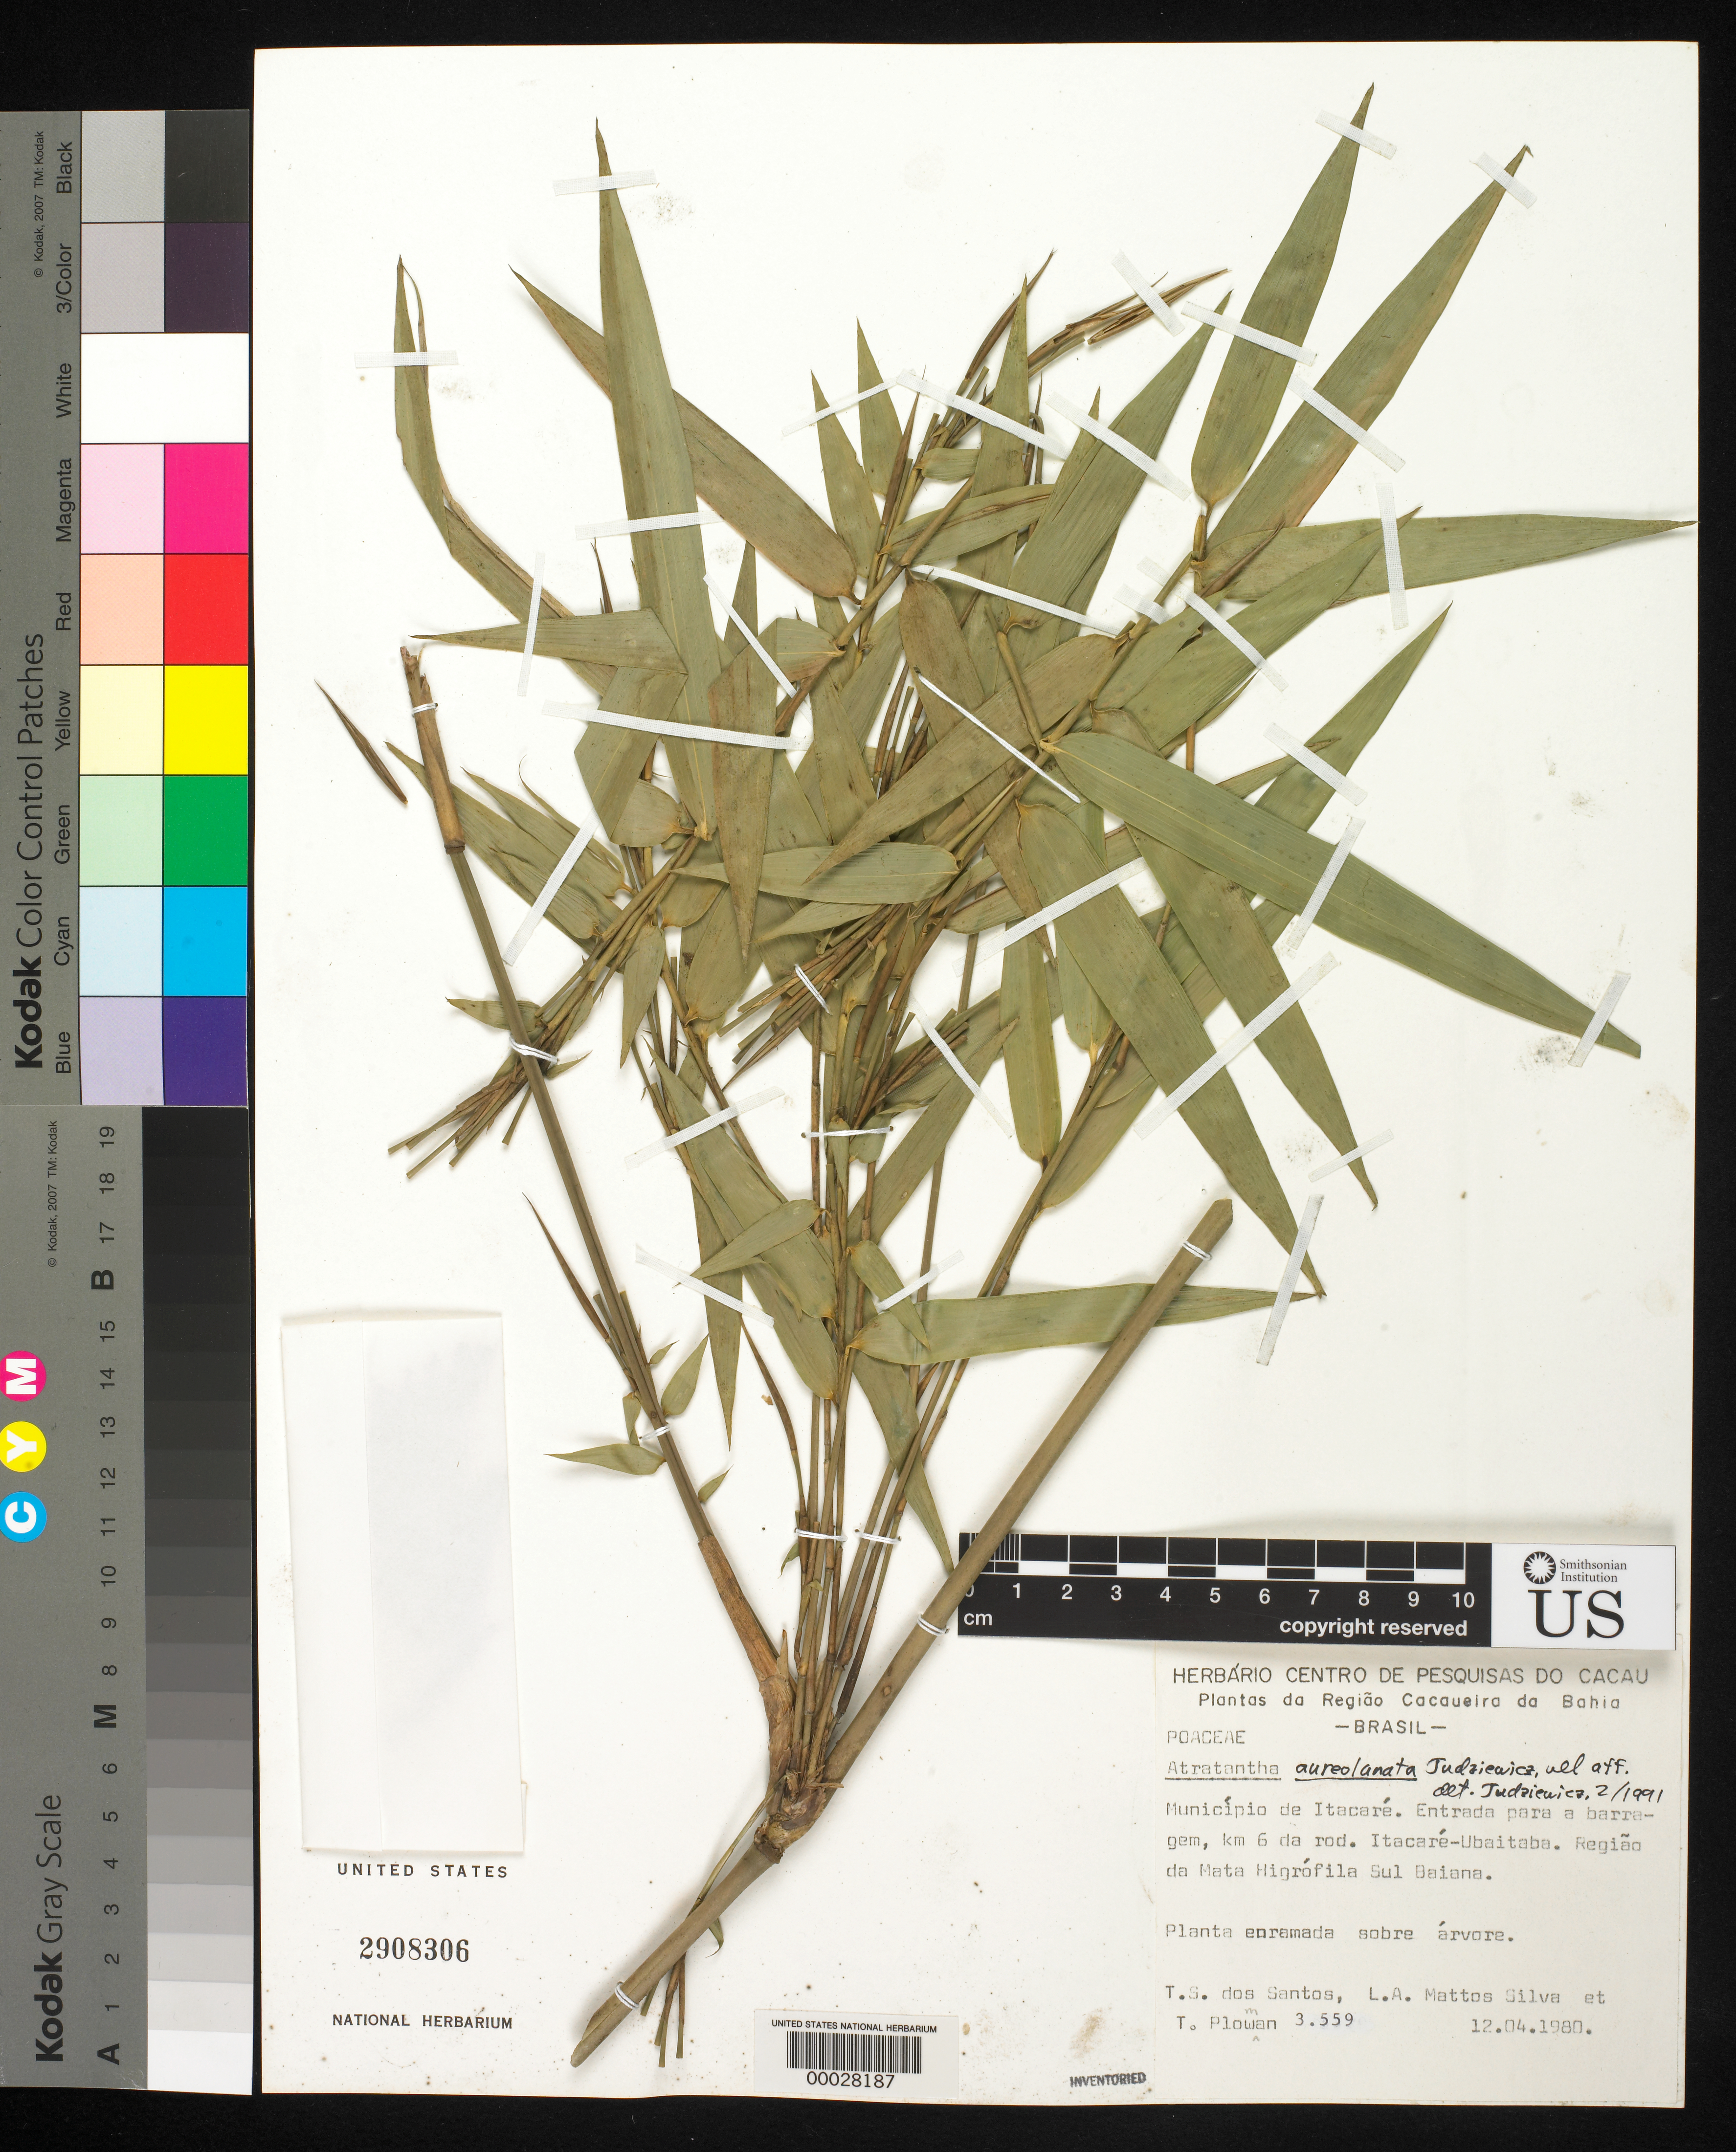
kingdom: Plantae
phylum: Tracheophyta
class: Liliopsida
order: Poales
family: Poaceae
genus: Atractantha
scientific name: Atractantha robusta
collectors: T. S. Santos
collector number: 3559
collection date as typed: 12 Apr 1980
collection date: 1980-04-12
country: Brazil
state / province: Bahia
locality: Itacare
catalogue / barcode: US 2908306